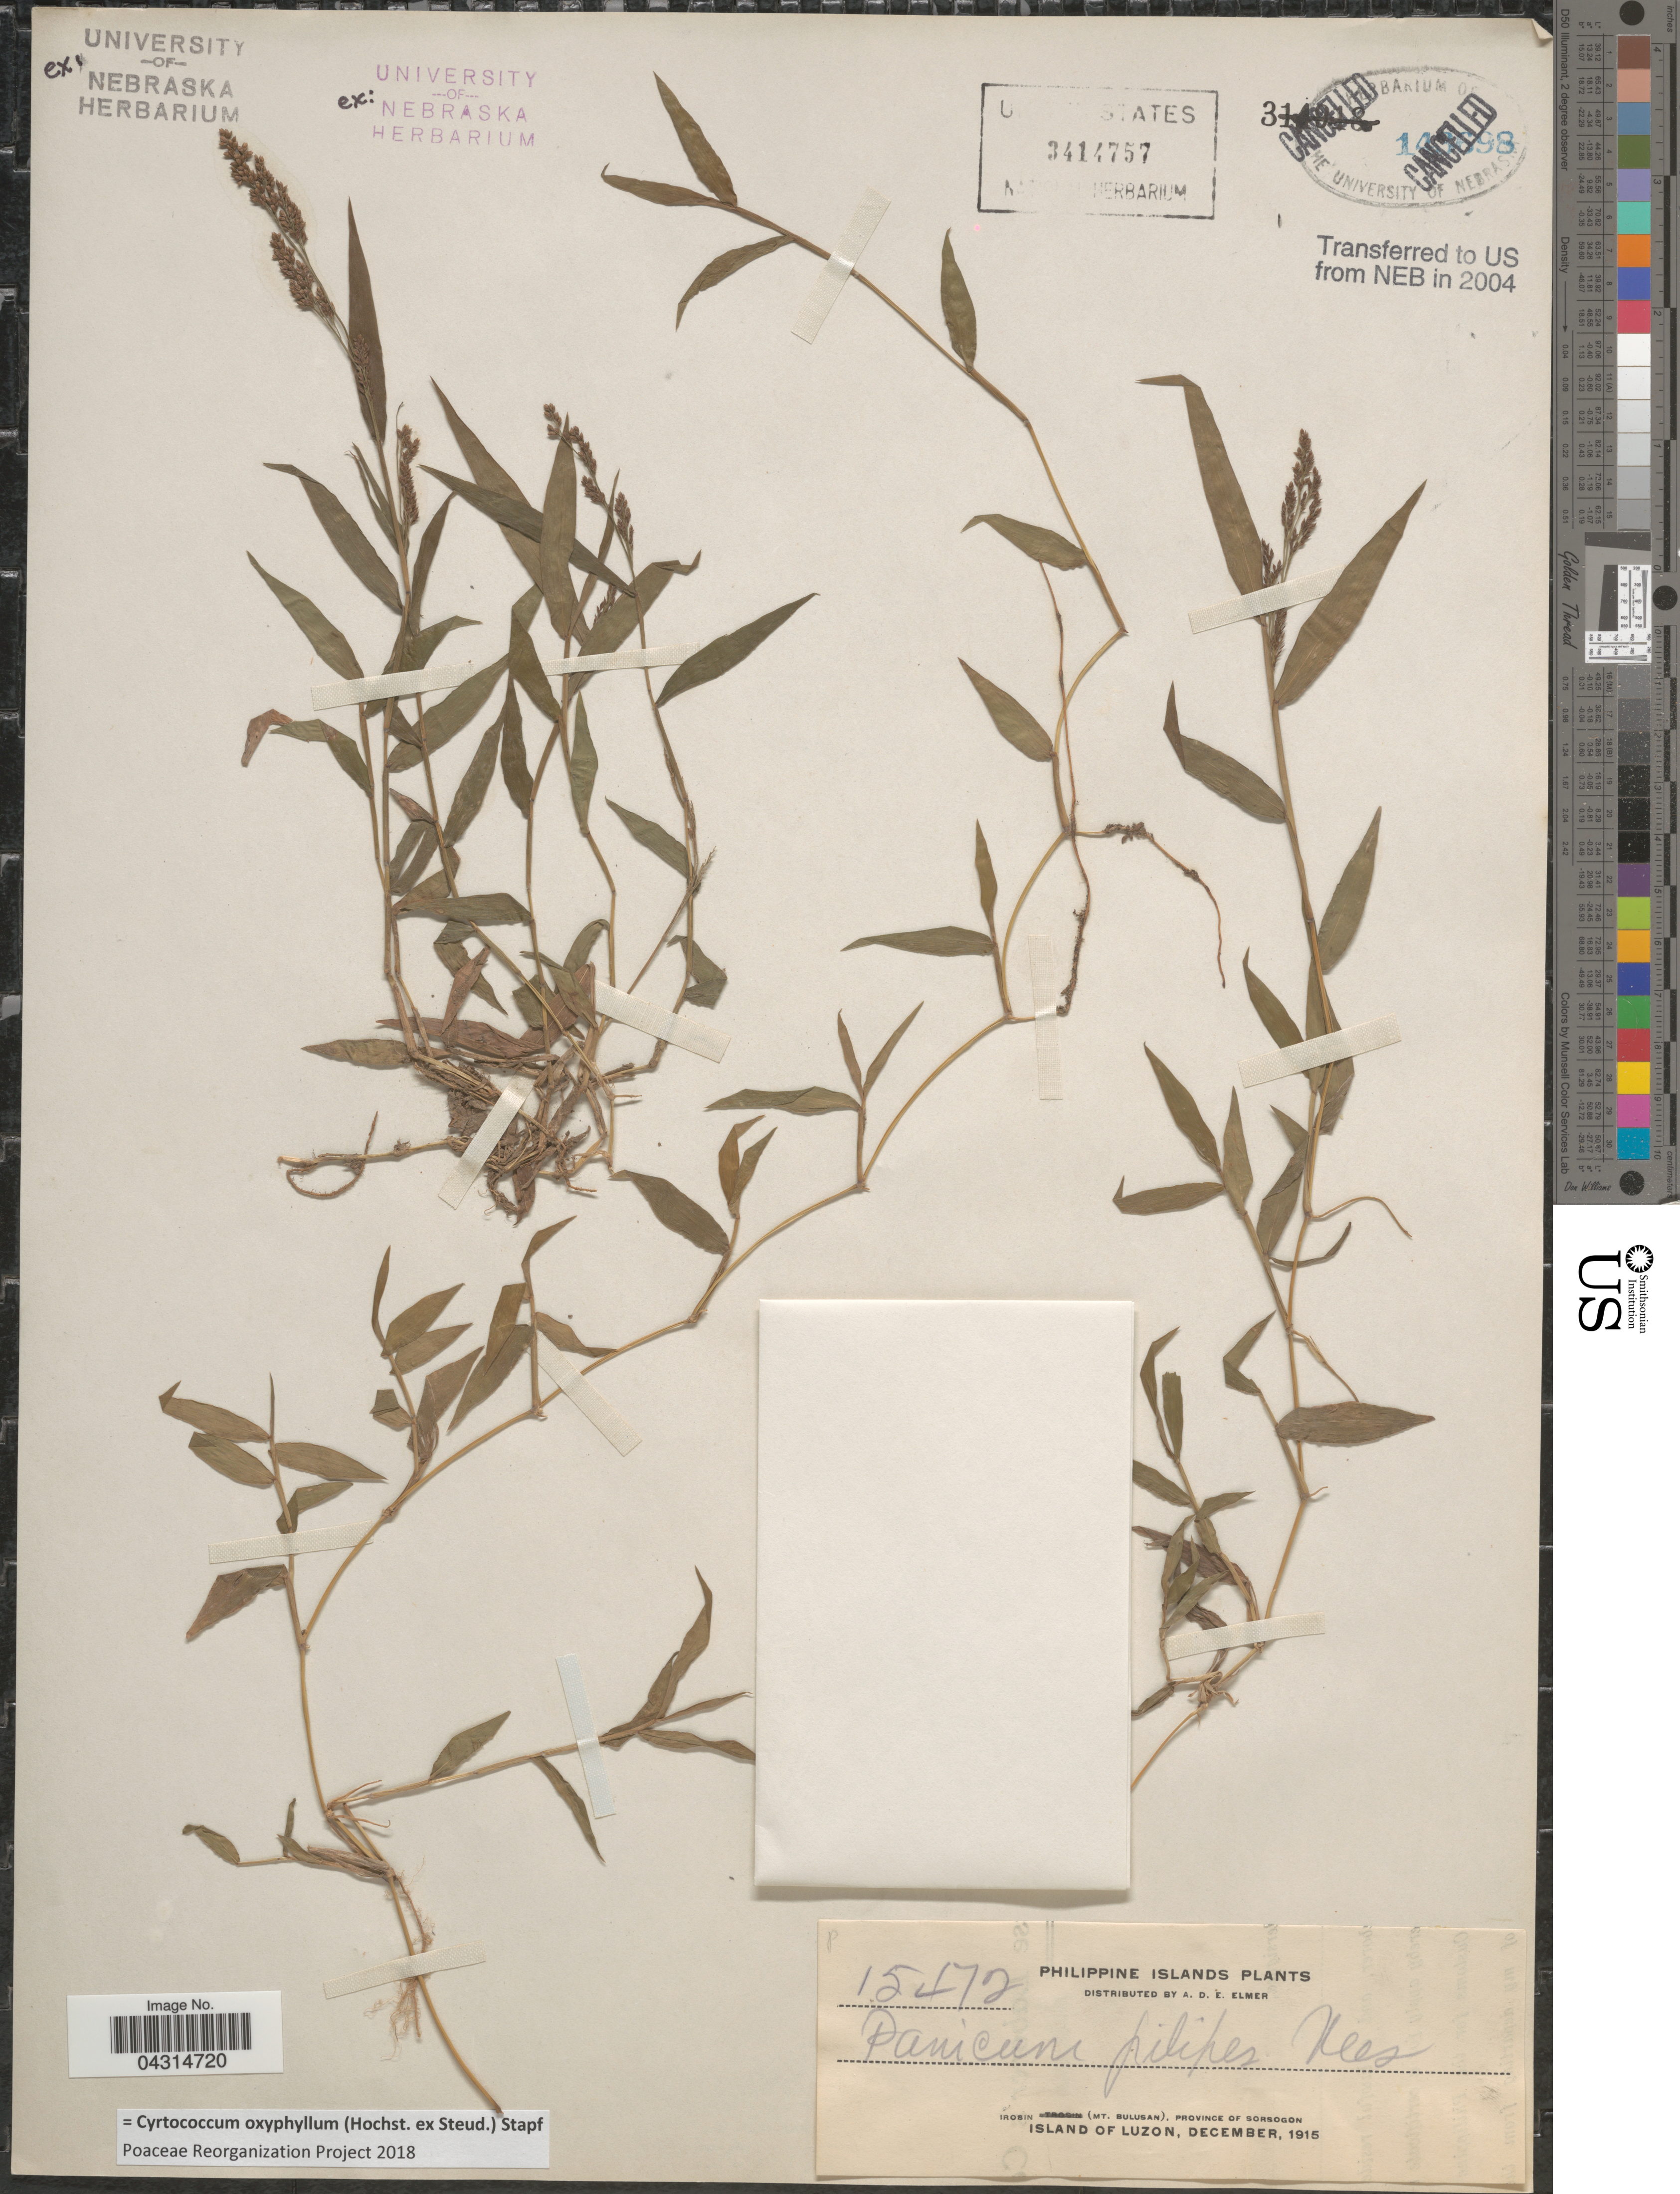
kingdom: Plantae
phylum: Tracheophyta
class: Liliopsida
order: Poales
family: Poaceae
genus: Cyrtococcum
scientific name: Cyrtococcum oxyphyllum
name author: (Steud.) Stapf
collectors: A. D. E. Elmer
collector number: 15472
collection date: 1915-12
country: Philippines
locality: Philippine Islands. Irosin (Mt. Bulusan), Province of Sorsogon. Island of Luzon.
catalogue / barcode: US 3414757